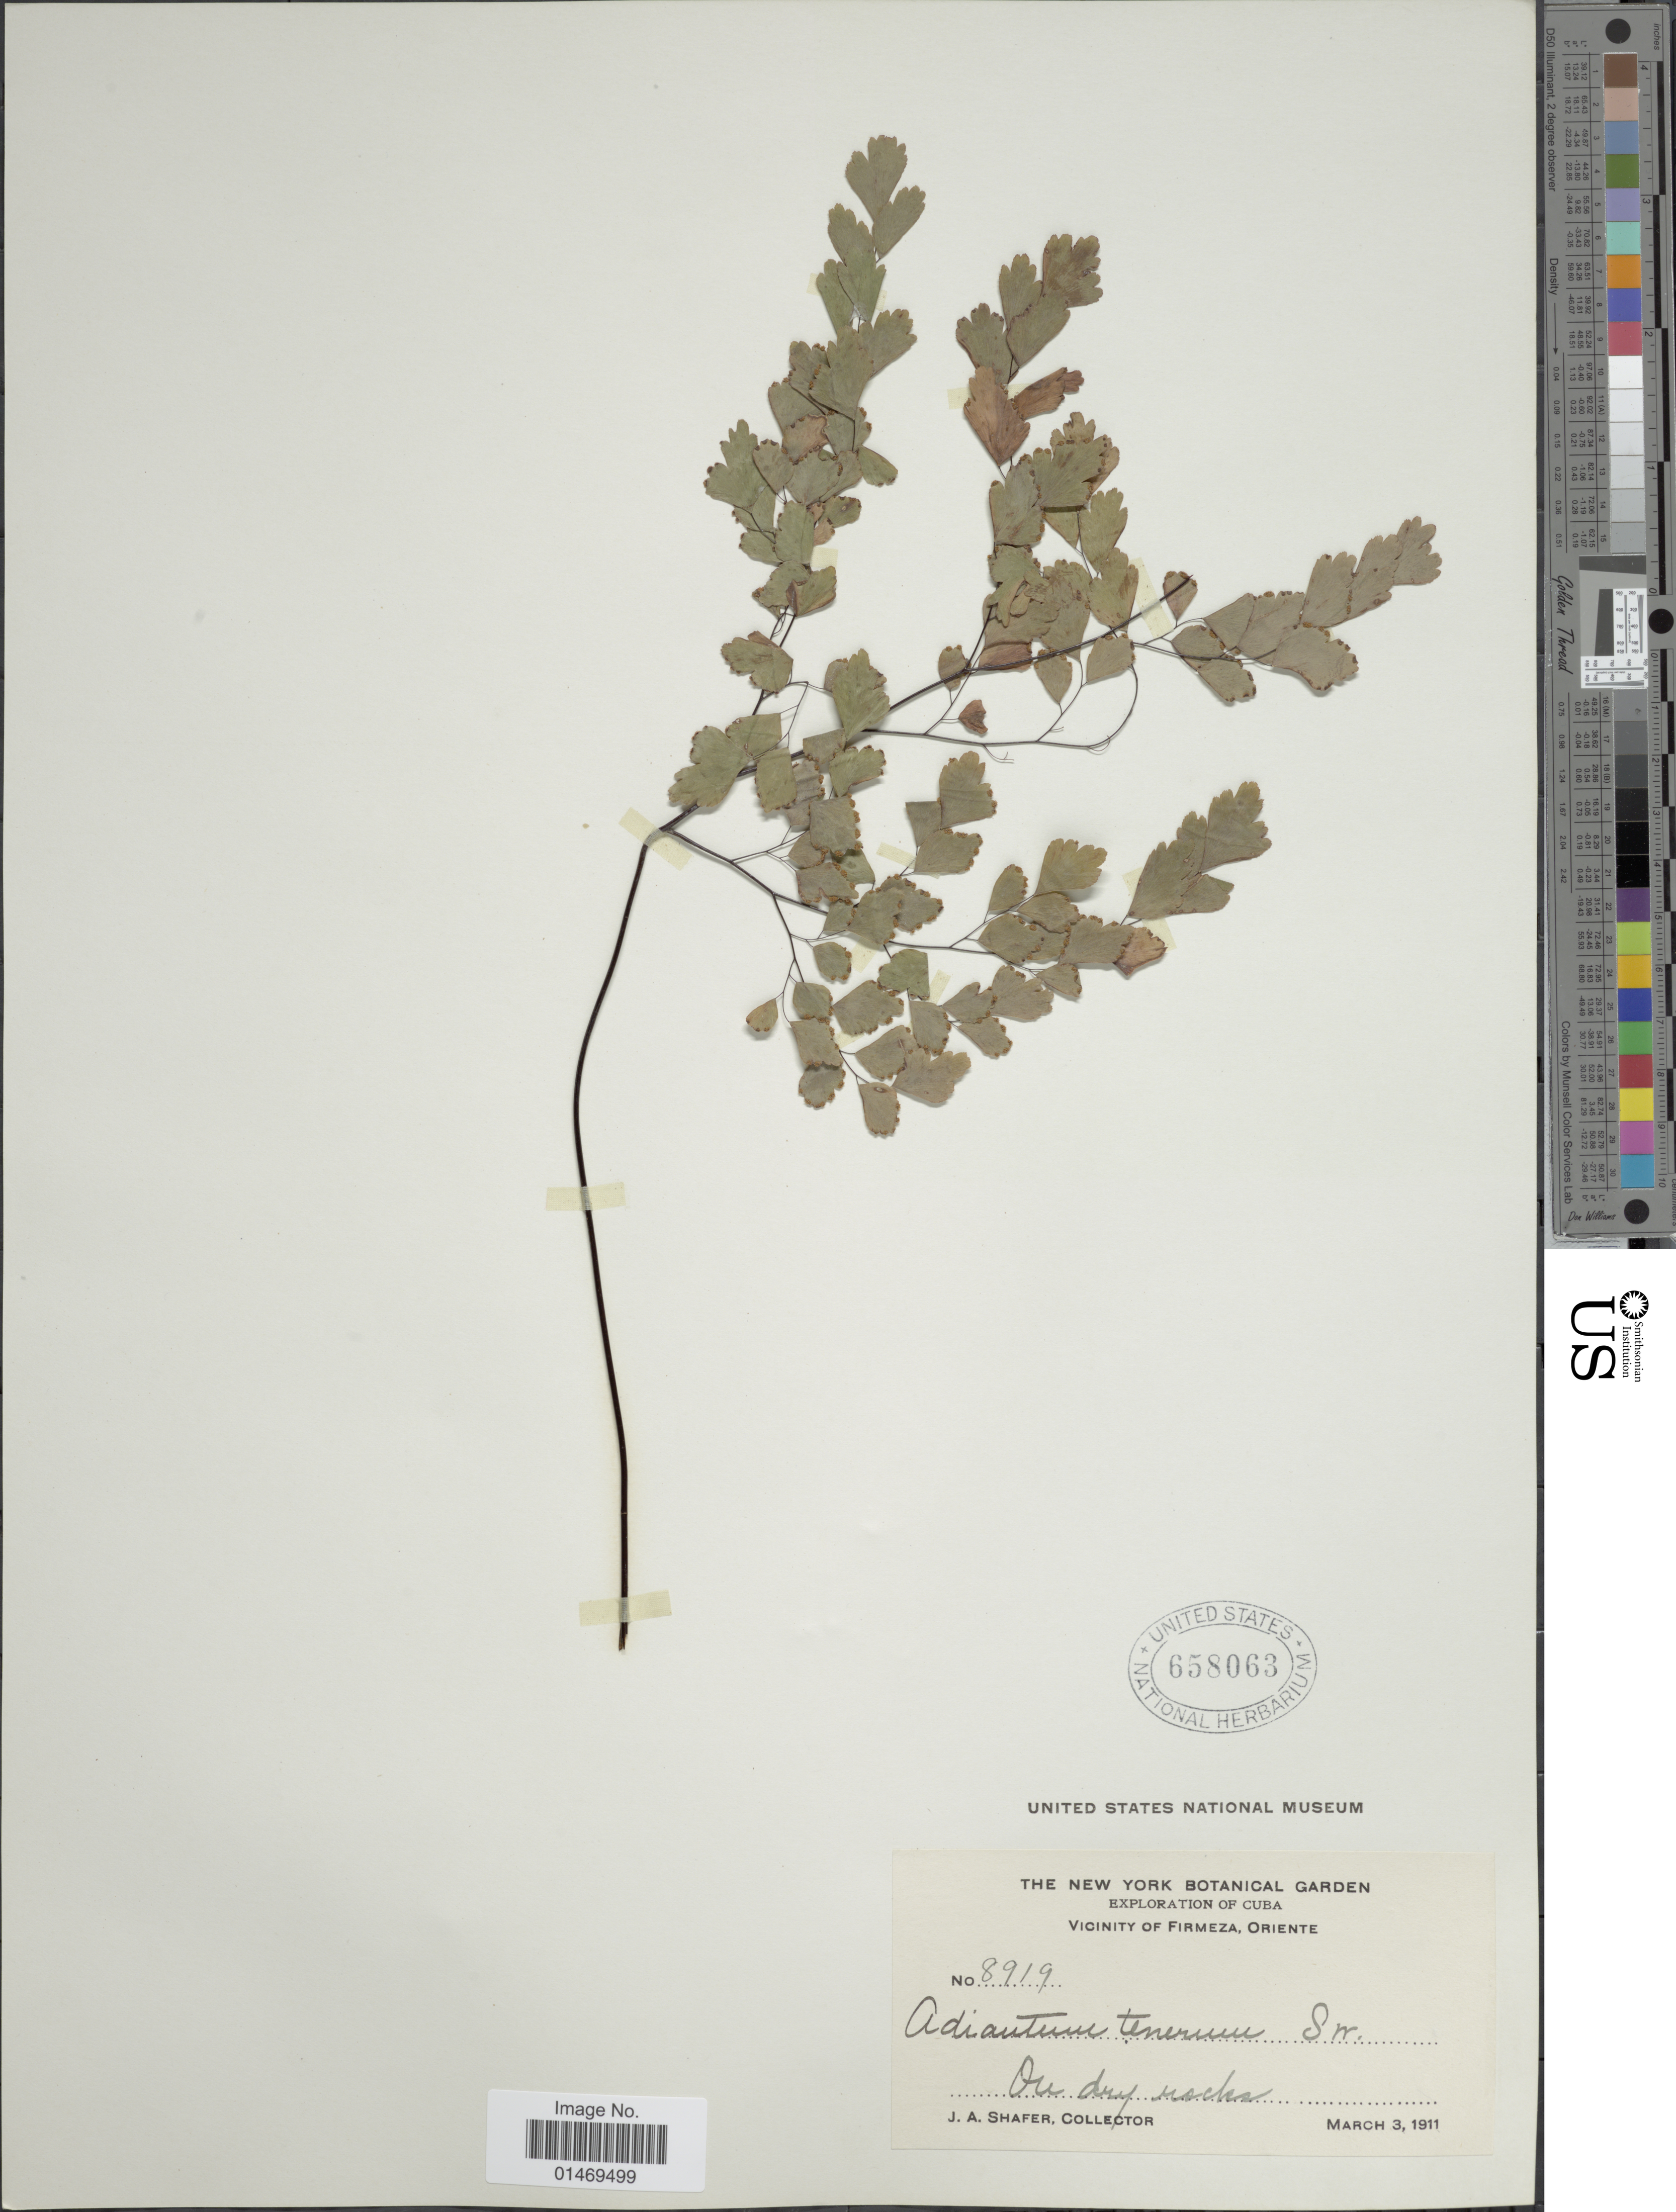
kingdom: Plantae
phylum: Tracheophyta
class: Polypodiopsida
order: Polypodiales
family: Pteridaceae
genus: Adiantum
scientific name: Adiantum tenerum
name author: Sw.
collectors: J. A. Shafer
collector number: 8919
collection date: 1911-03-03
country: Cuba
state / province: Oriente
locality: Vicinity of Firmeza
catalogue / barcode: US 658063